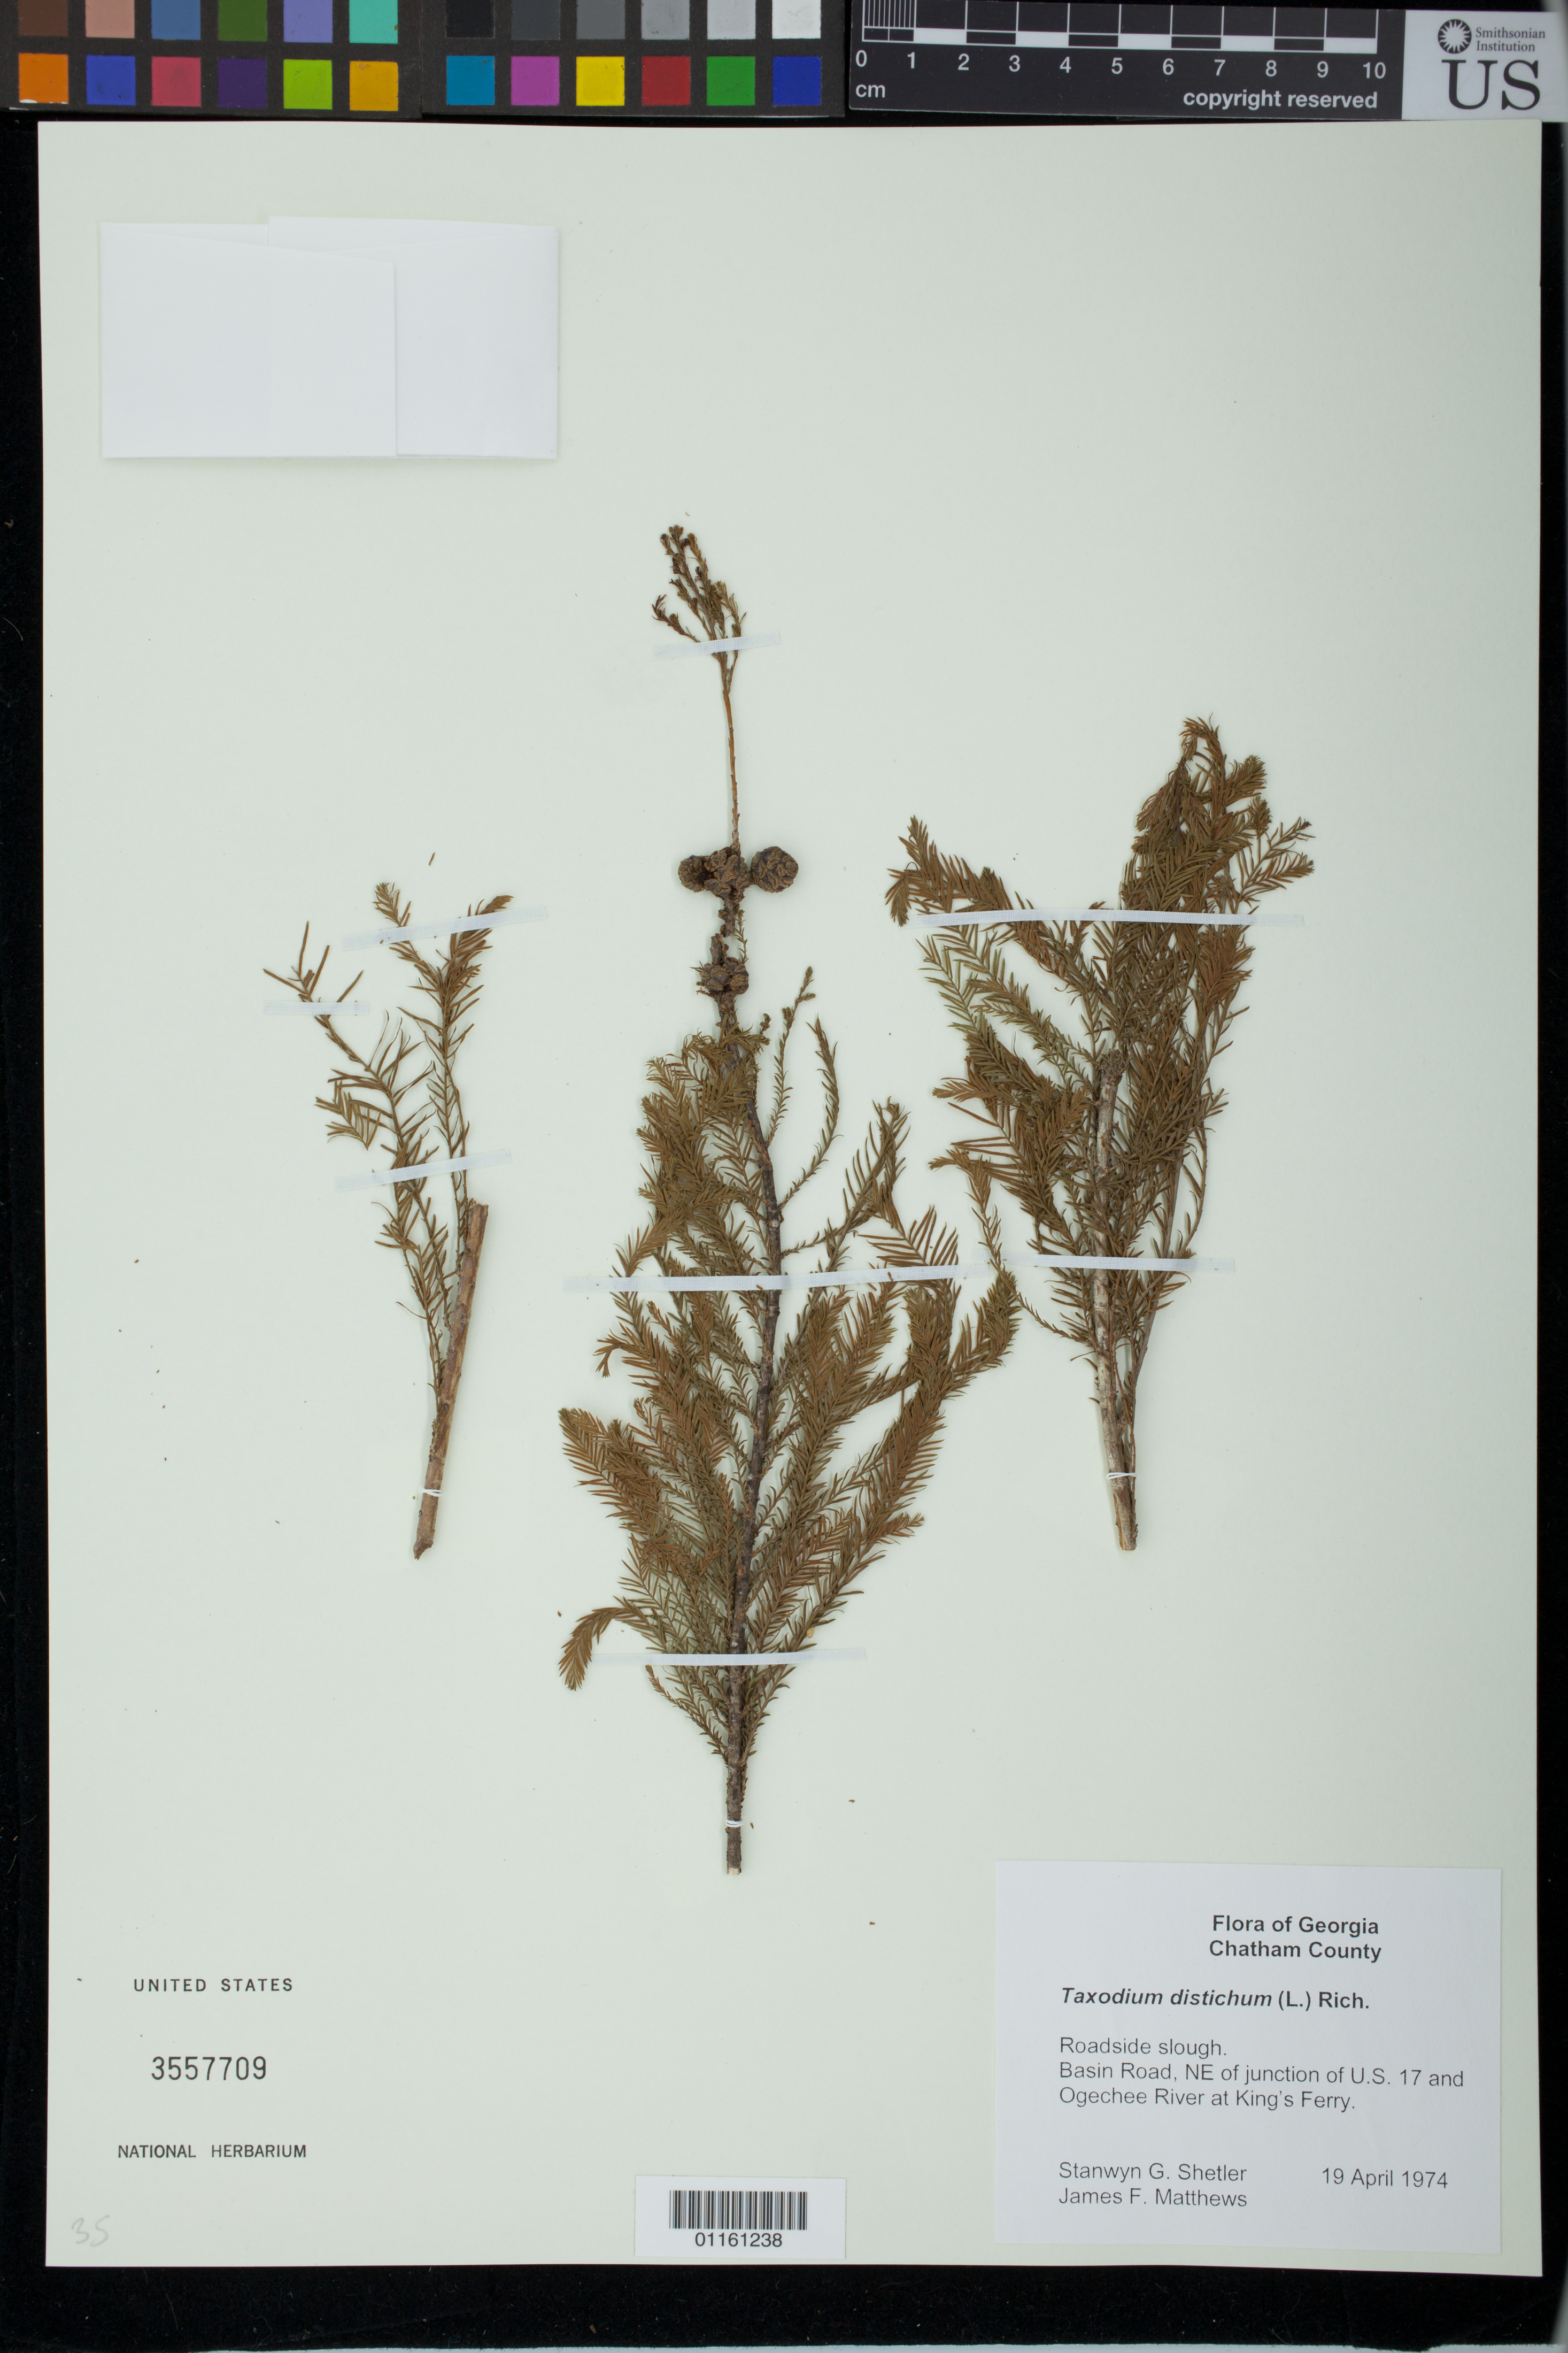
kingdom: Plantae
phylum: Tracheophyta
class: Pinopsida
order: Pinales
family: Cupressaceae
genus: Taxodium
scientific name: Taxodium distichum var. imbricarium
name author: (L.) Rich.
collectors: S. Shetler & J. F. Matthews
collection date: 1974-04-19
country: United States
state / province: Georgia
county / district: Chatham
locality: Roadside slough. Basin Road, NE of junction of US 17 and Ogechee River at King's Ferry.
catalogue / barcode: US 3557709